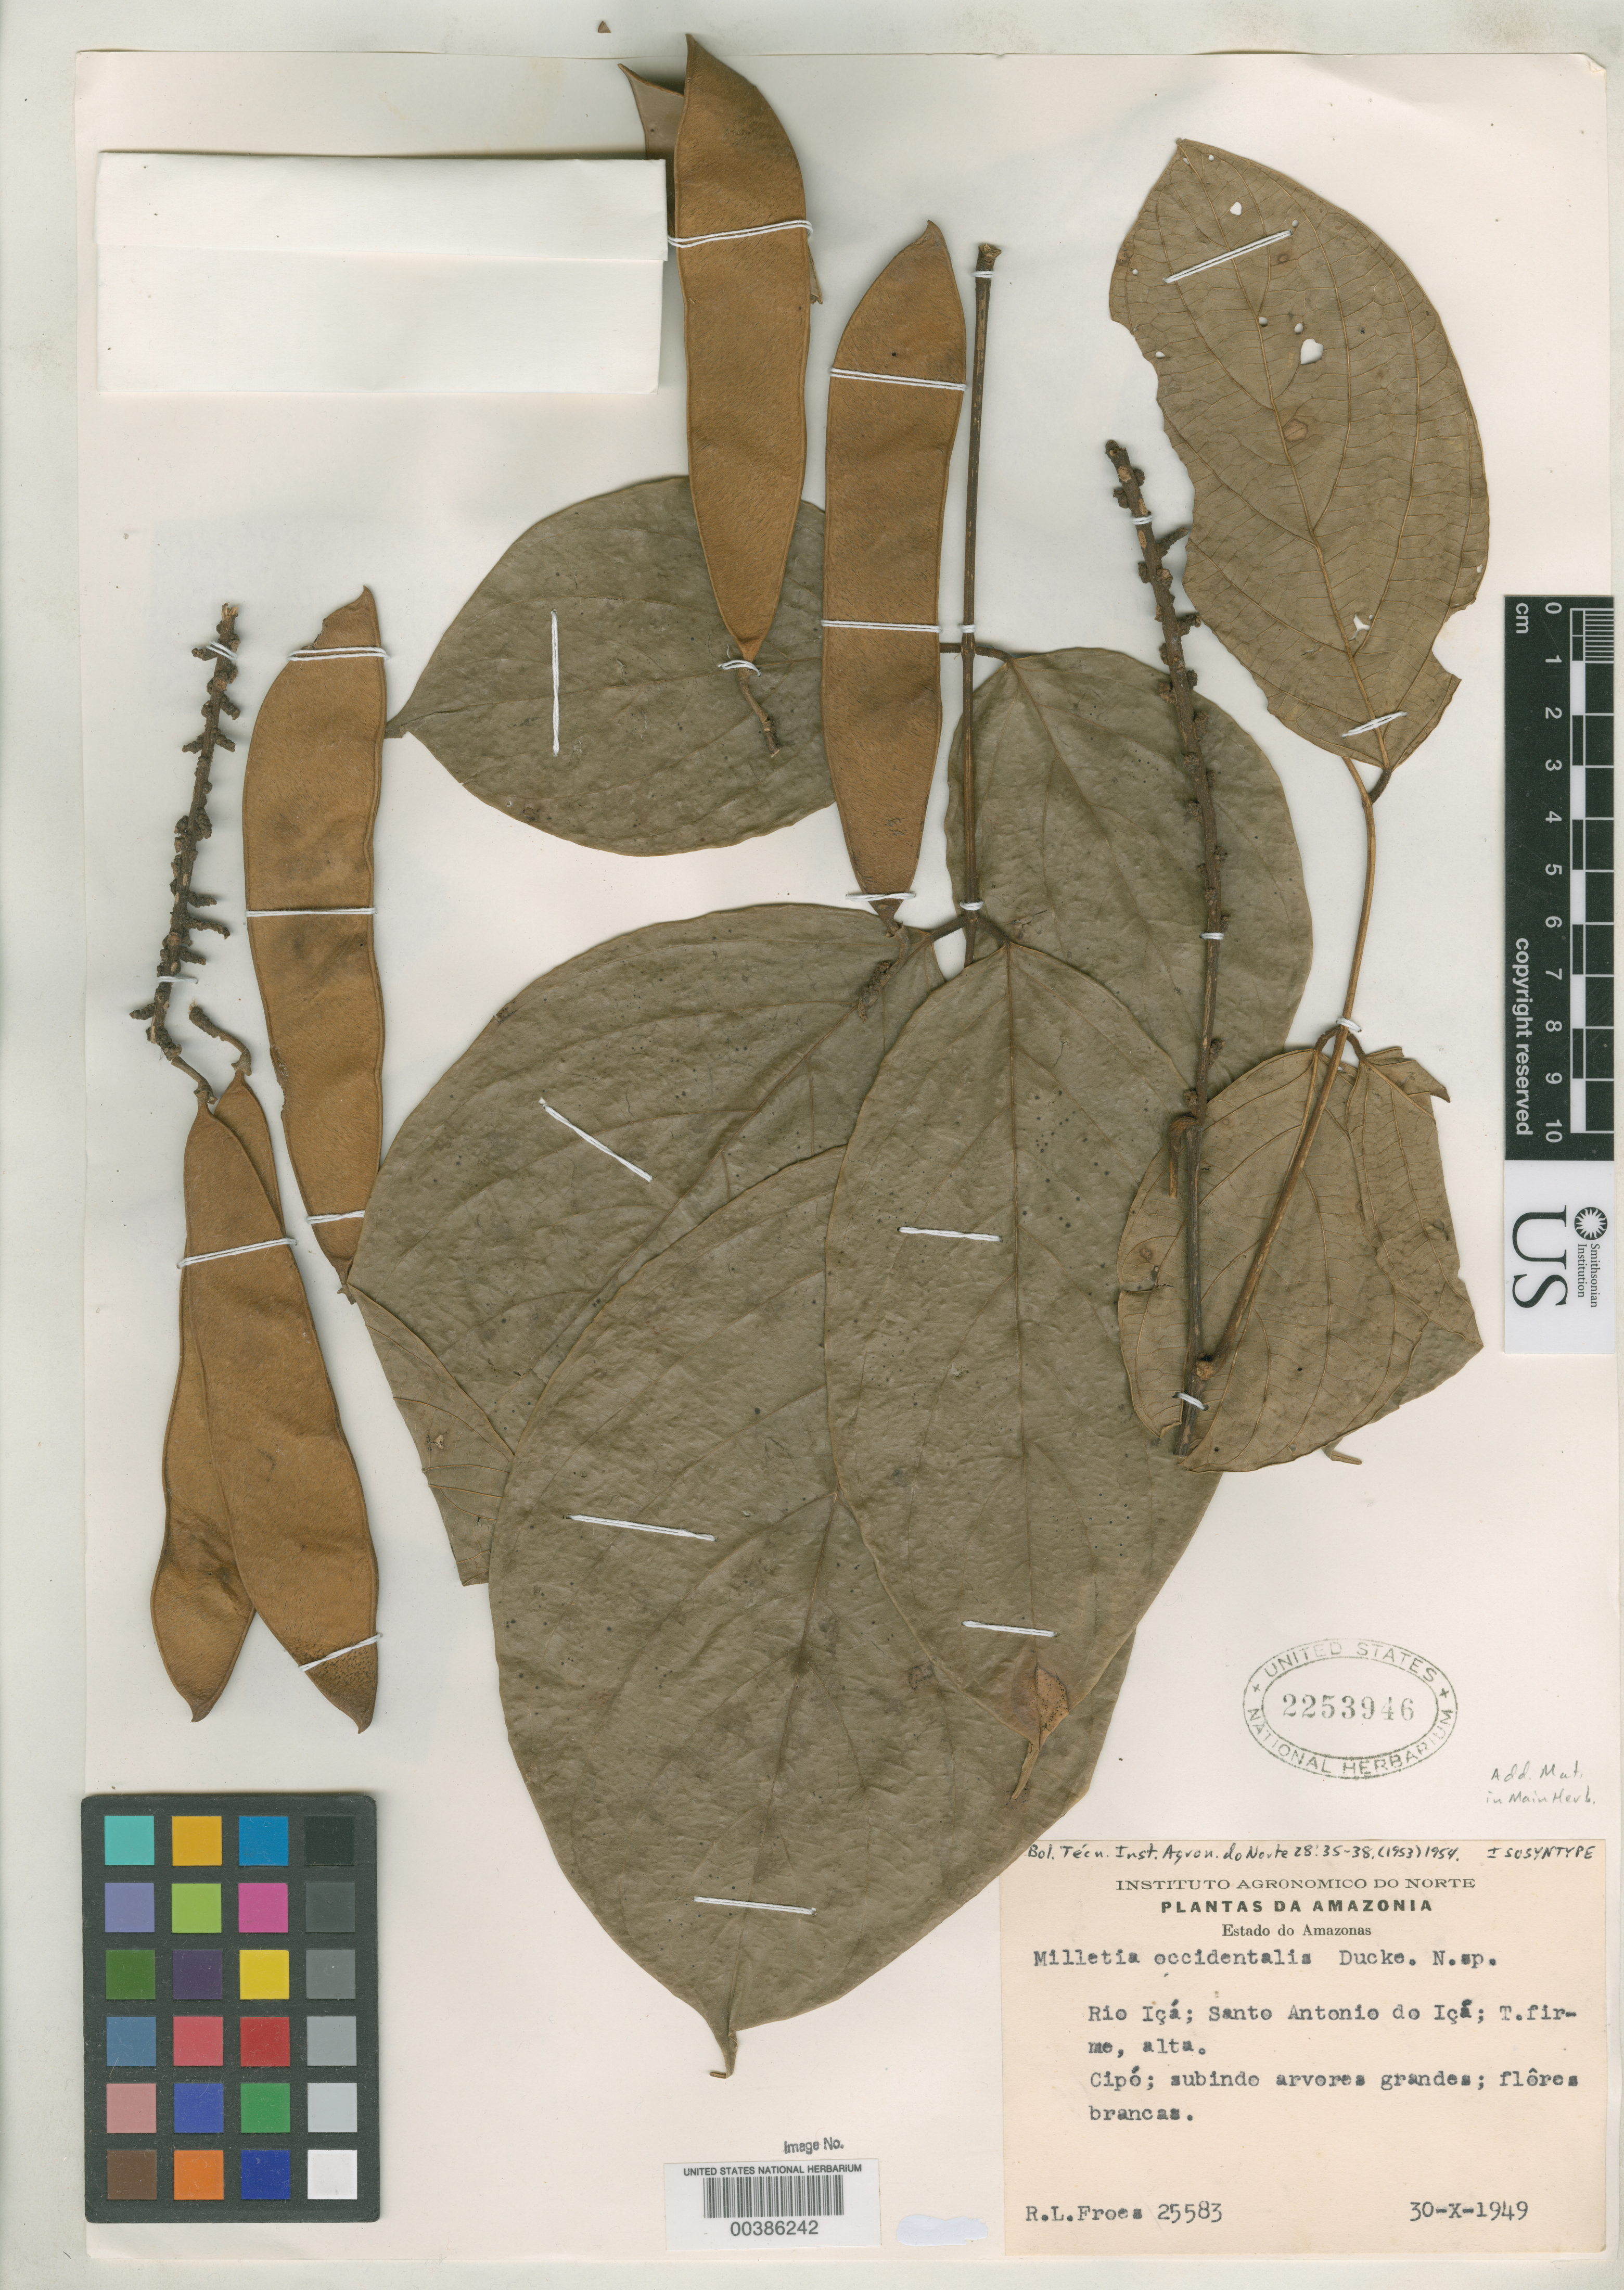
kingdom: Plantae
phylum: Tracheophyta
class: Magnoliopsida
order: Fabales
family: Fabaceae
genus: Millettia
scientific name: Millettia occidentalis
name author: Ducke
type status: Isosyntype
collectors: R. L. Fróes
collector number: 25593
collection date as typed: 20 Oct 1949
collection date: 1949-10-20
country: Brazil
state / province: Amazonas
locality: Rio Ica, Santo Antonio do Ica.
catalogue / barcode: US 2253946